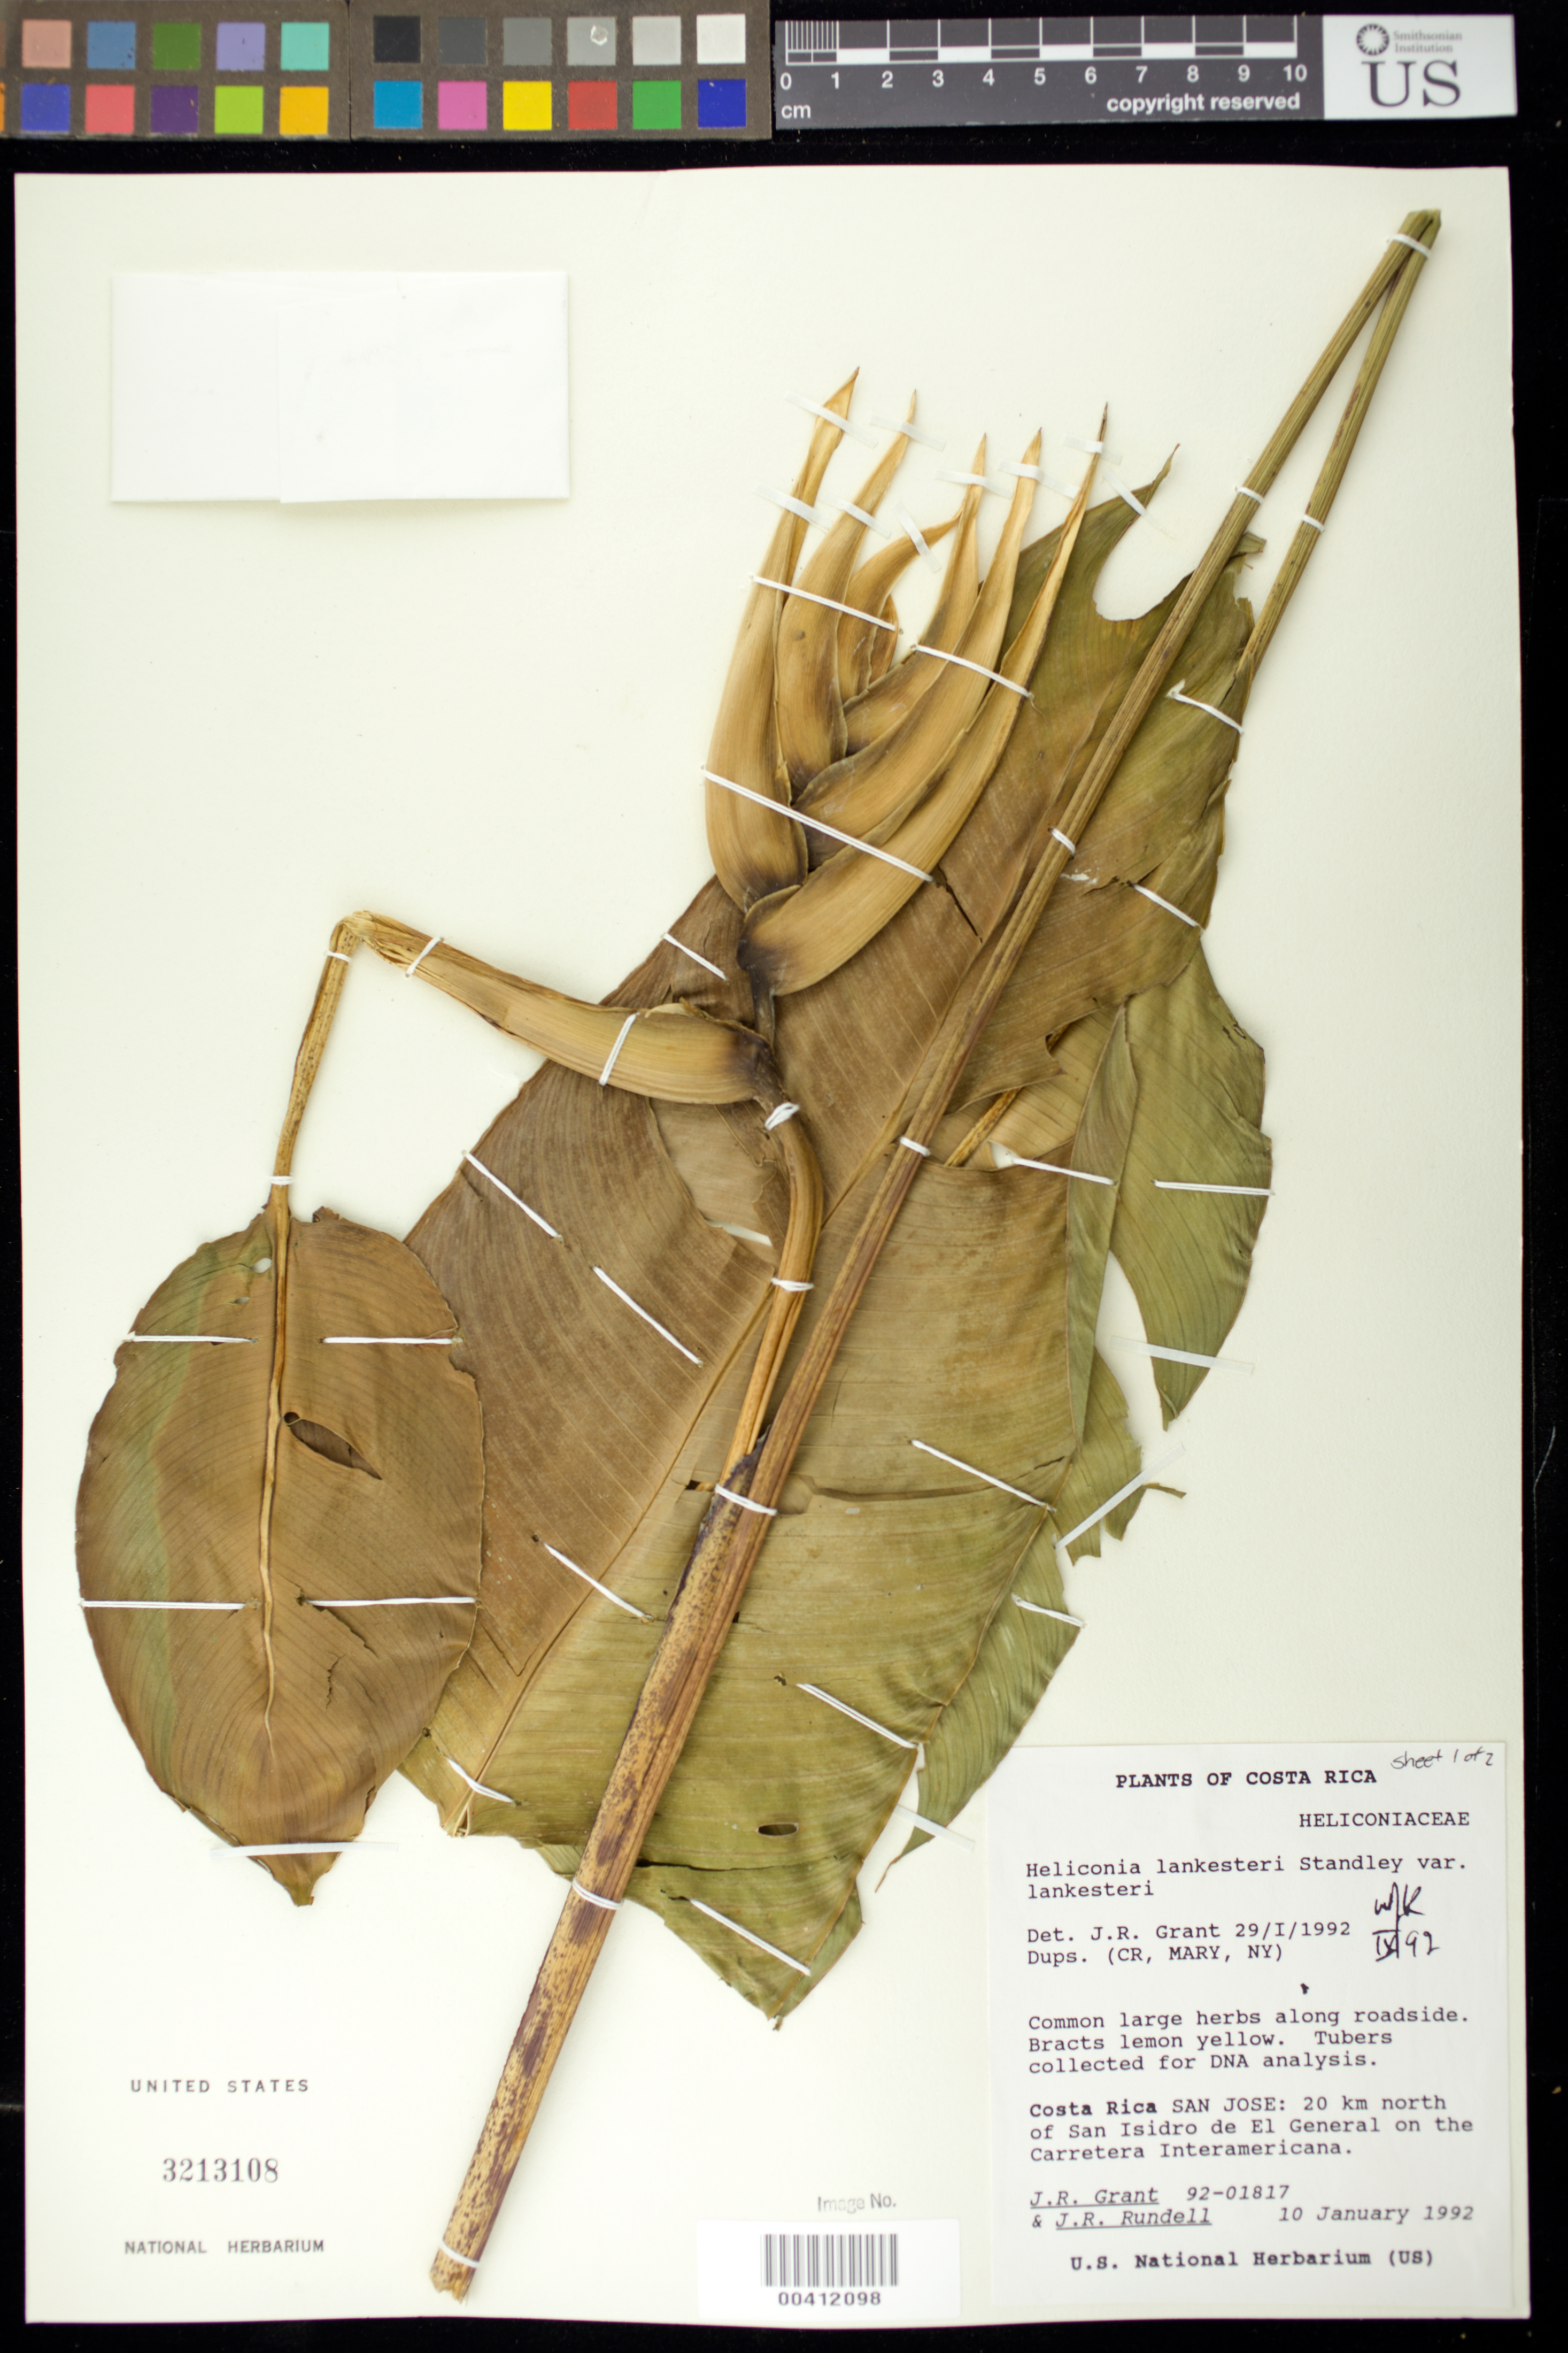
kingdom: Plantae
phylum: Tracheophyta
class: Liliopsida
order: Zingiberales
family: Heliconiaceae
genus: Heliconia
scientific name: Heliconia lankesteri var. lankesteri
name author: Standl.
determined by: Kress, W. J., (US), Smithsonian Institution - National Museum of Natural History (UNITED STATES)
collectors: J. R. Grant & J. R. Rundell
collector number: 92-01817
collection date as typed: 10 Jan 1992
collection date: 1992-01-10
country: Costa Rica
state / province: San José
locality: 20 km n of san isidrio de el general on the carretera interamericana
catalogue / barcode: US 3213108